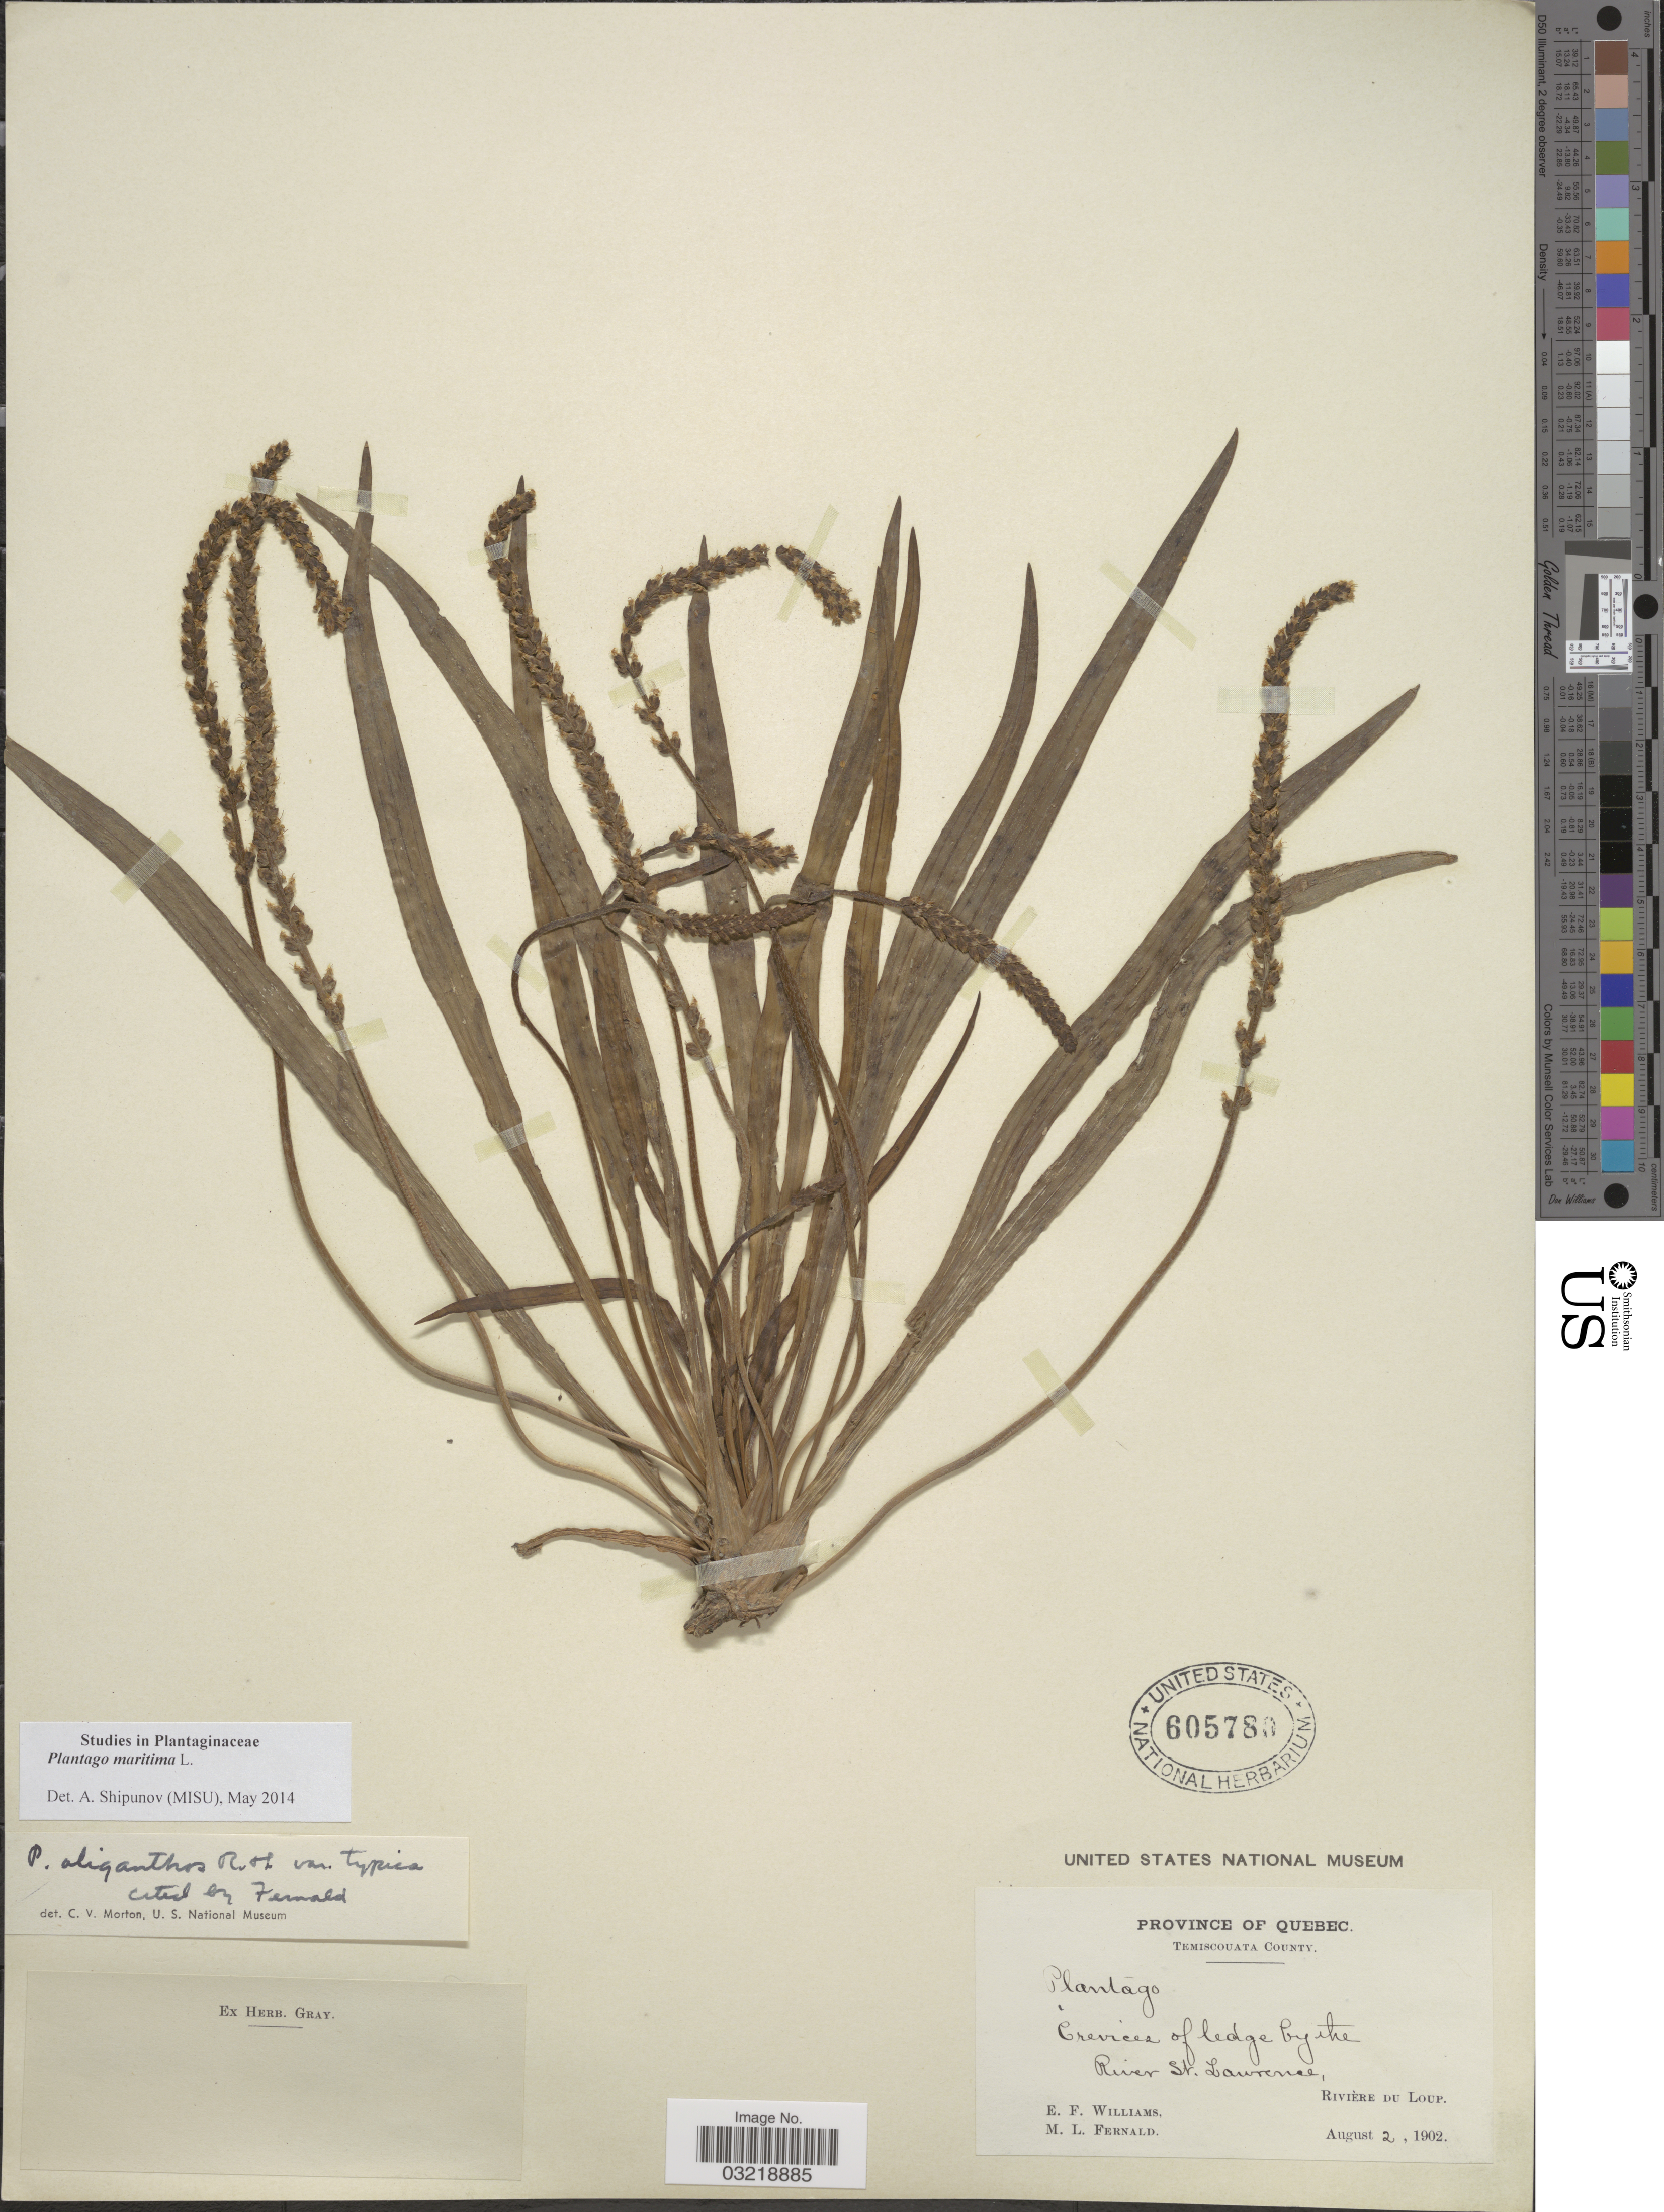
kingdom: Plantae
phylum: Tracheophyta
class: Magnoliopsida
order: Lamiales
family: Plantaginaceae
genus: Plantago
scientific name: Plantago maritima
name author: L.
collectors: E. Williams & M. L. Fernald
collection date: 1902-08-02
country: Canada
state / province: Quebec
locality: Temiscouata County. Crevices of ledge by the River St. Lawrence, Rivière du Loup.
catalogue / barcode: US 605780